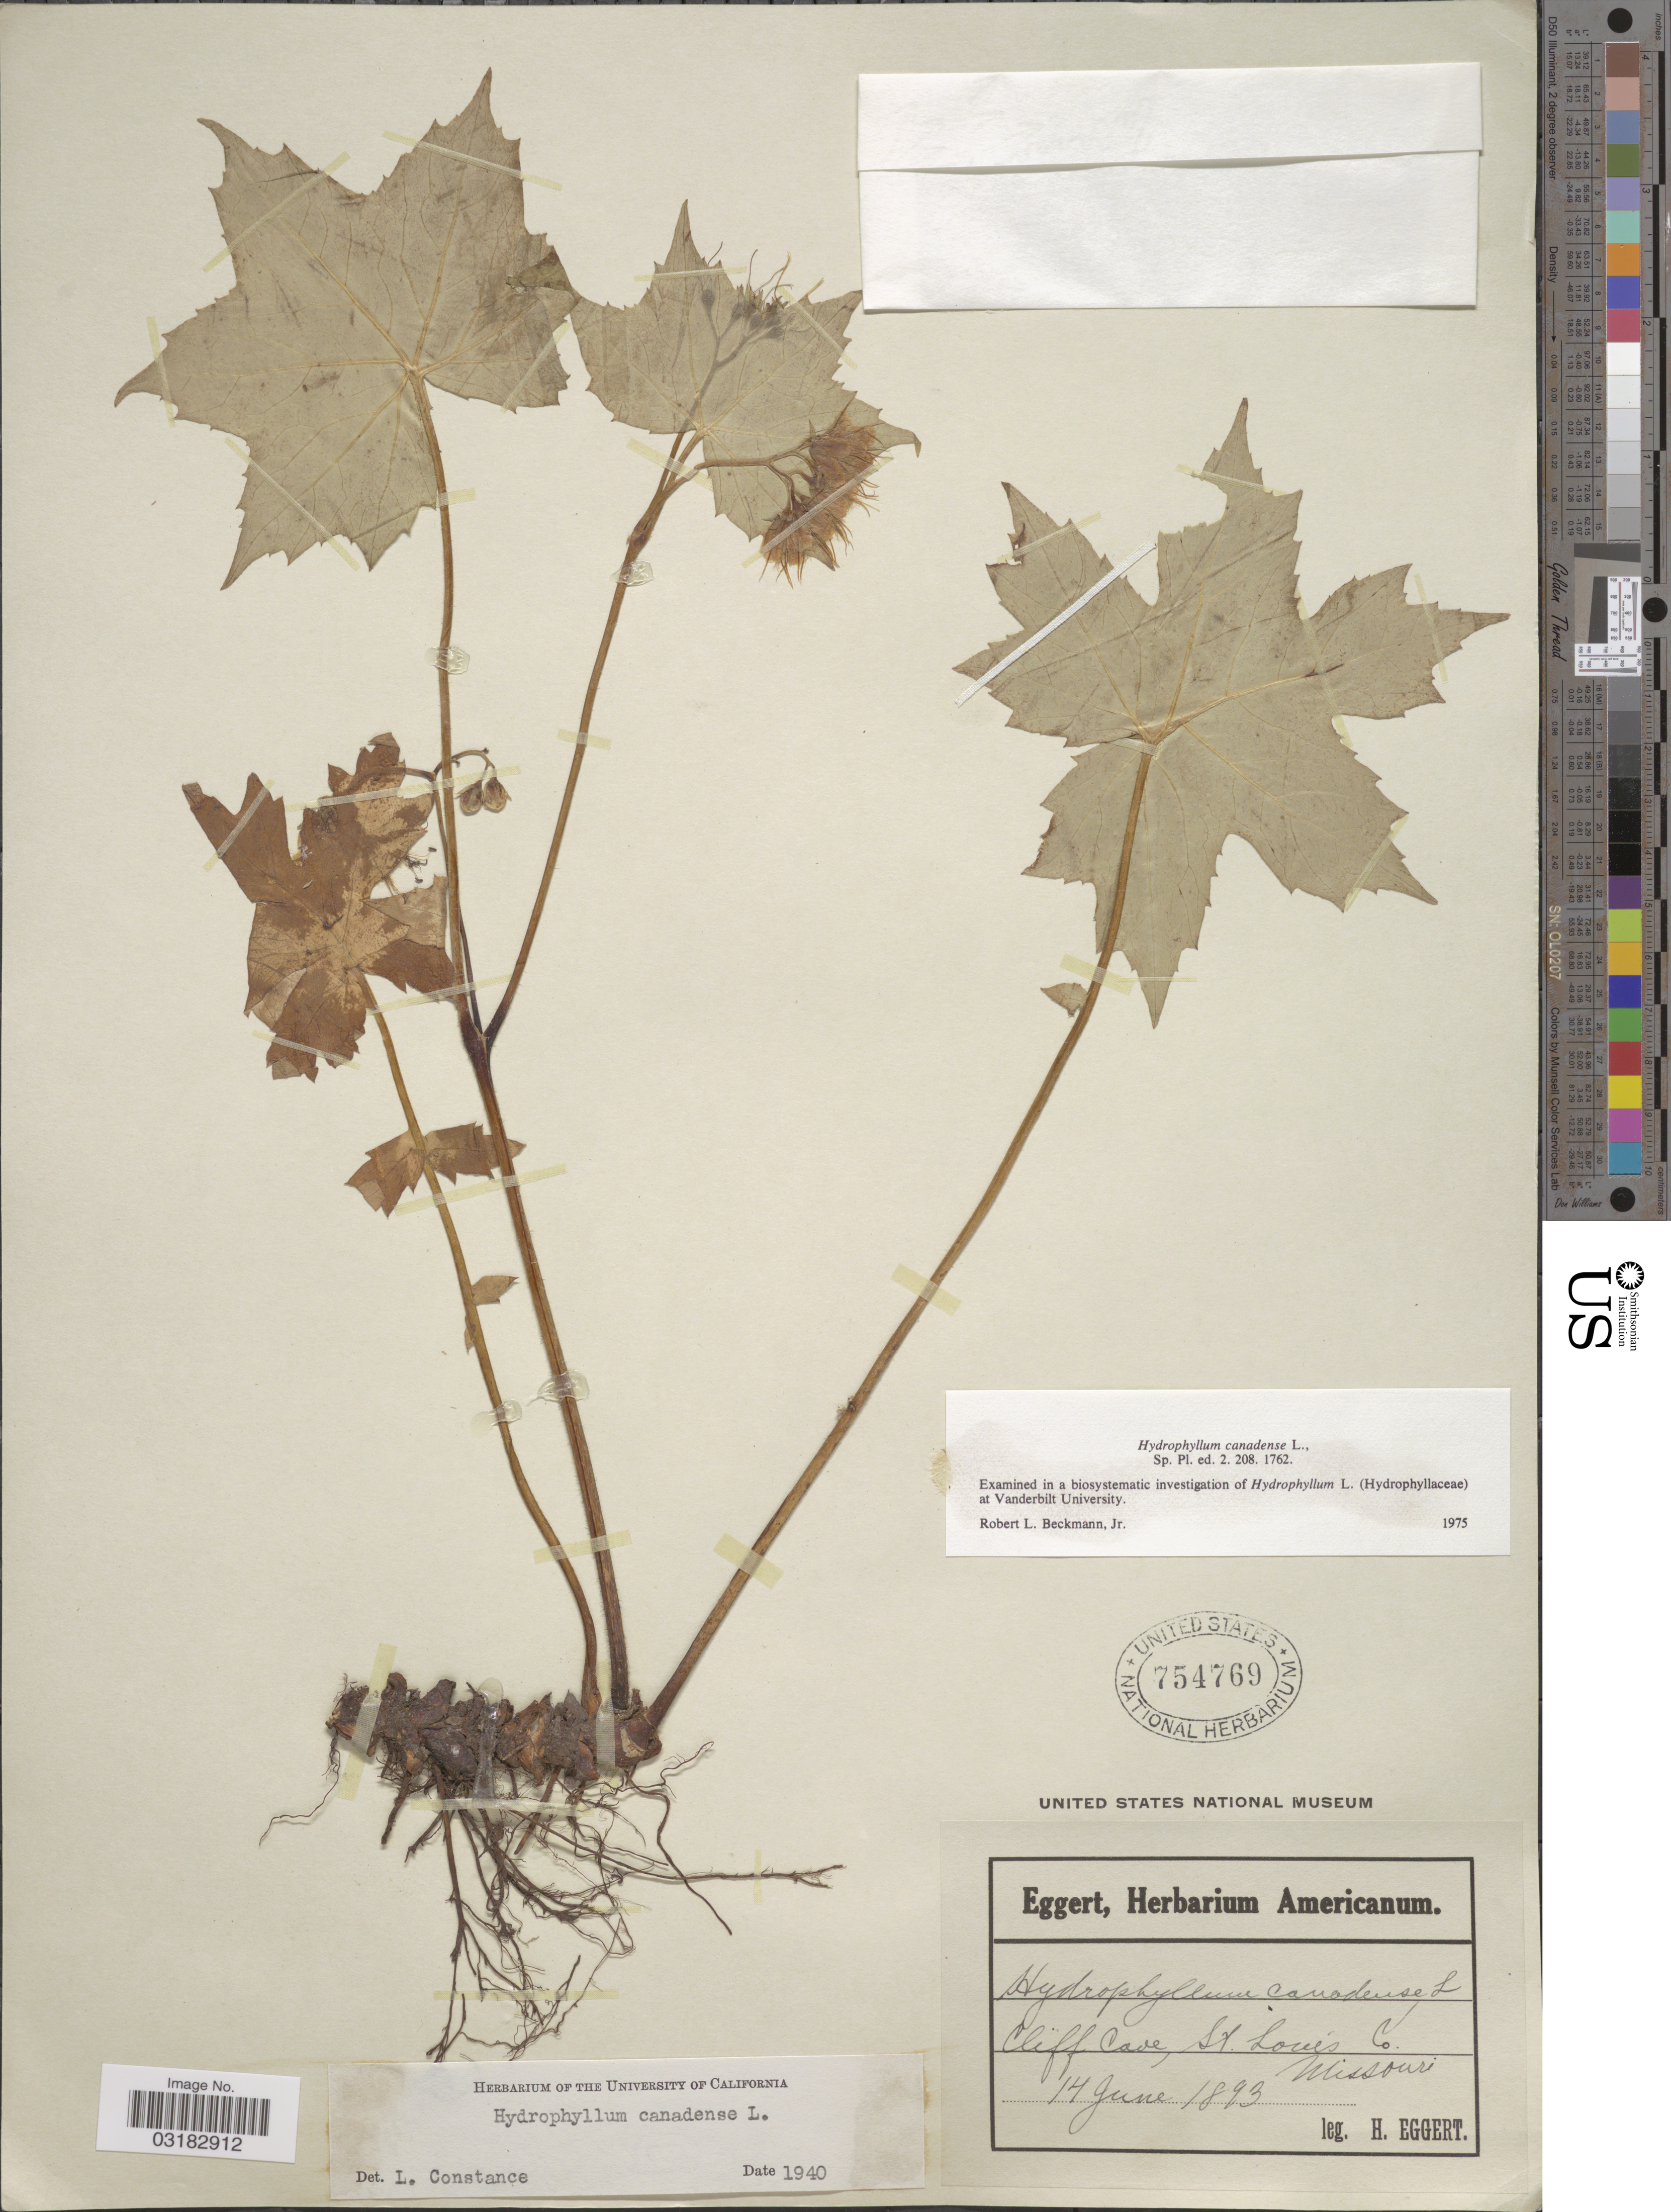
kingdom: Plantae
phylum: Tracheophyta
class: Magnoliopsida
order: Boraginales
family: Hydrophyllaceae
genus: Hydrophyllum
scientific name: Hydrophyllum canadense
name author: L.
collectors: H. Eggert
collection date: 1893-06-14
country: United States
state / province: Missouri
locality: Cliff Cave. St. Louis Co.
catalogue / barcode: US 754769